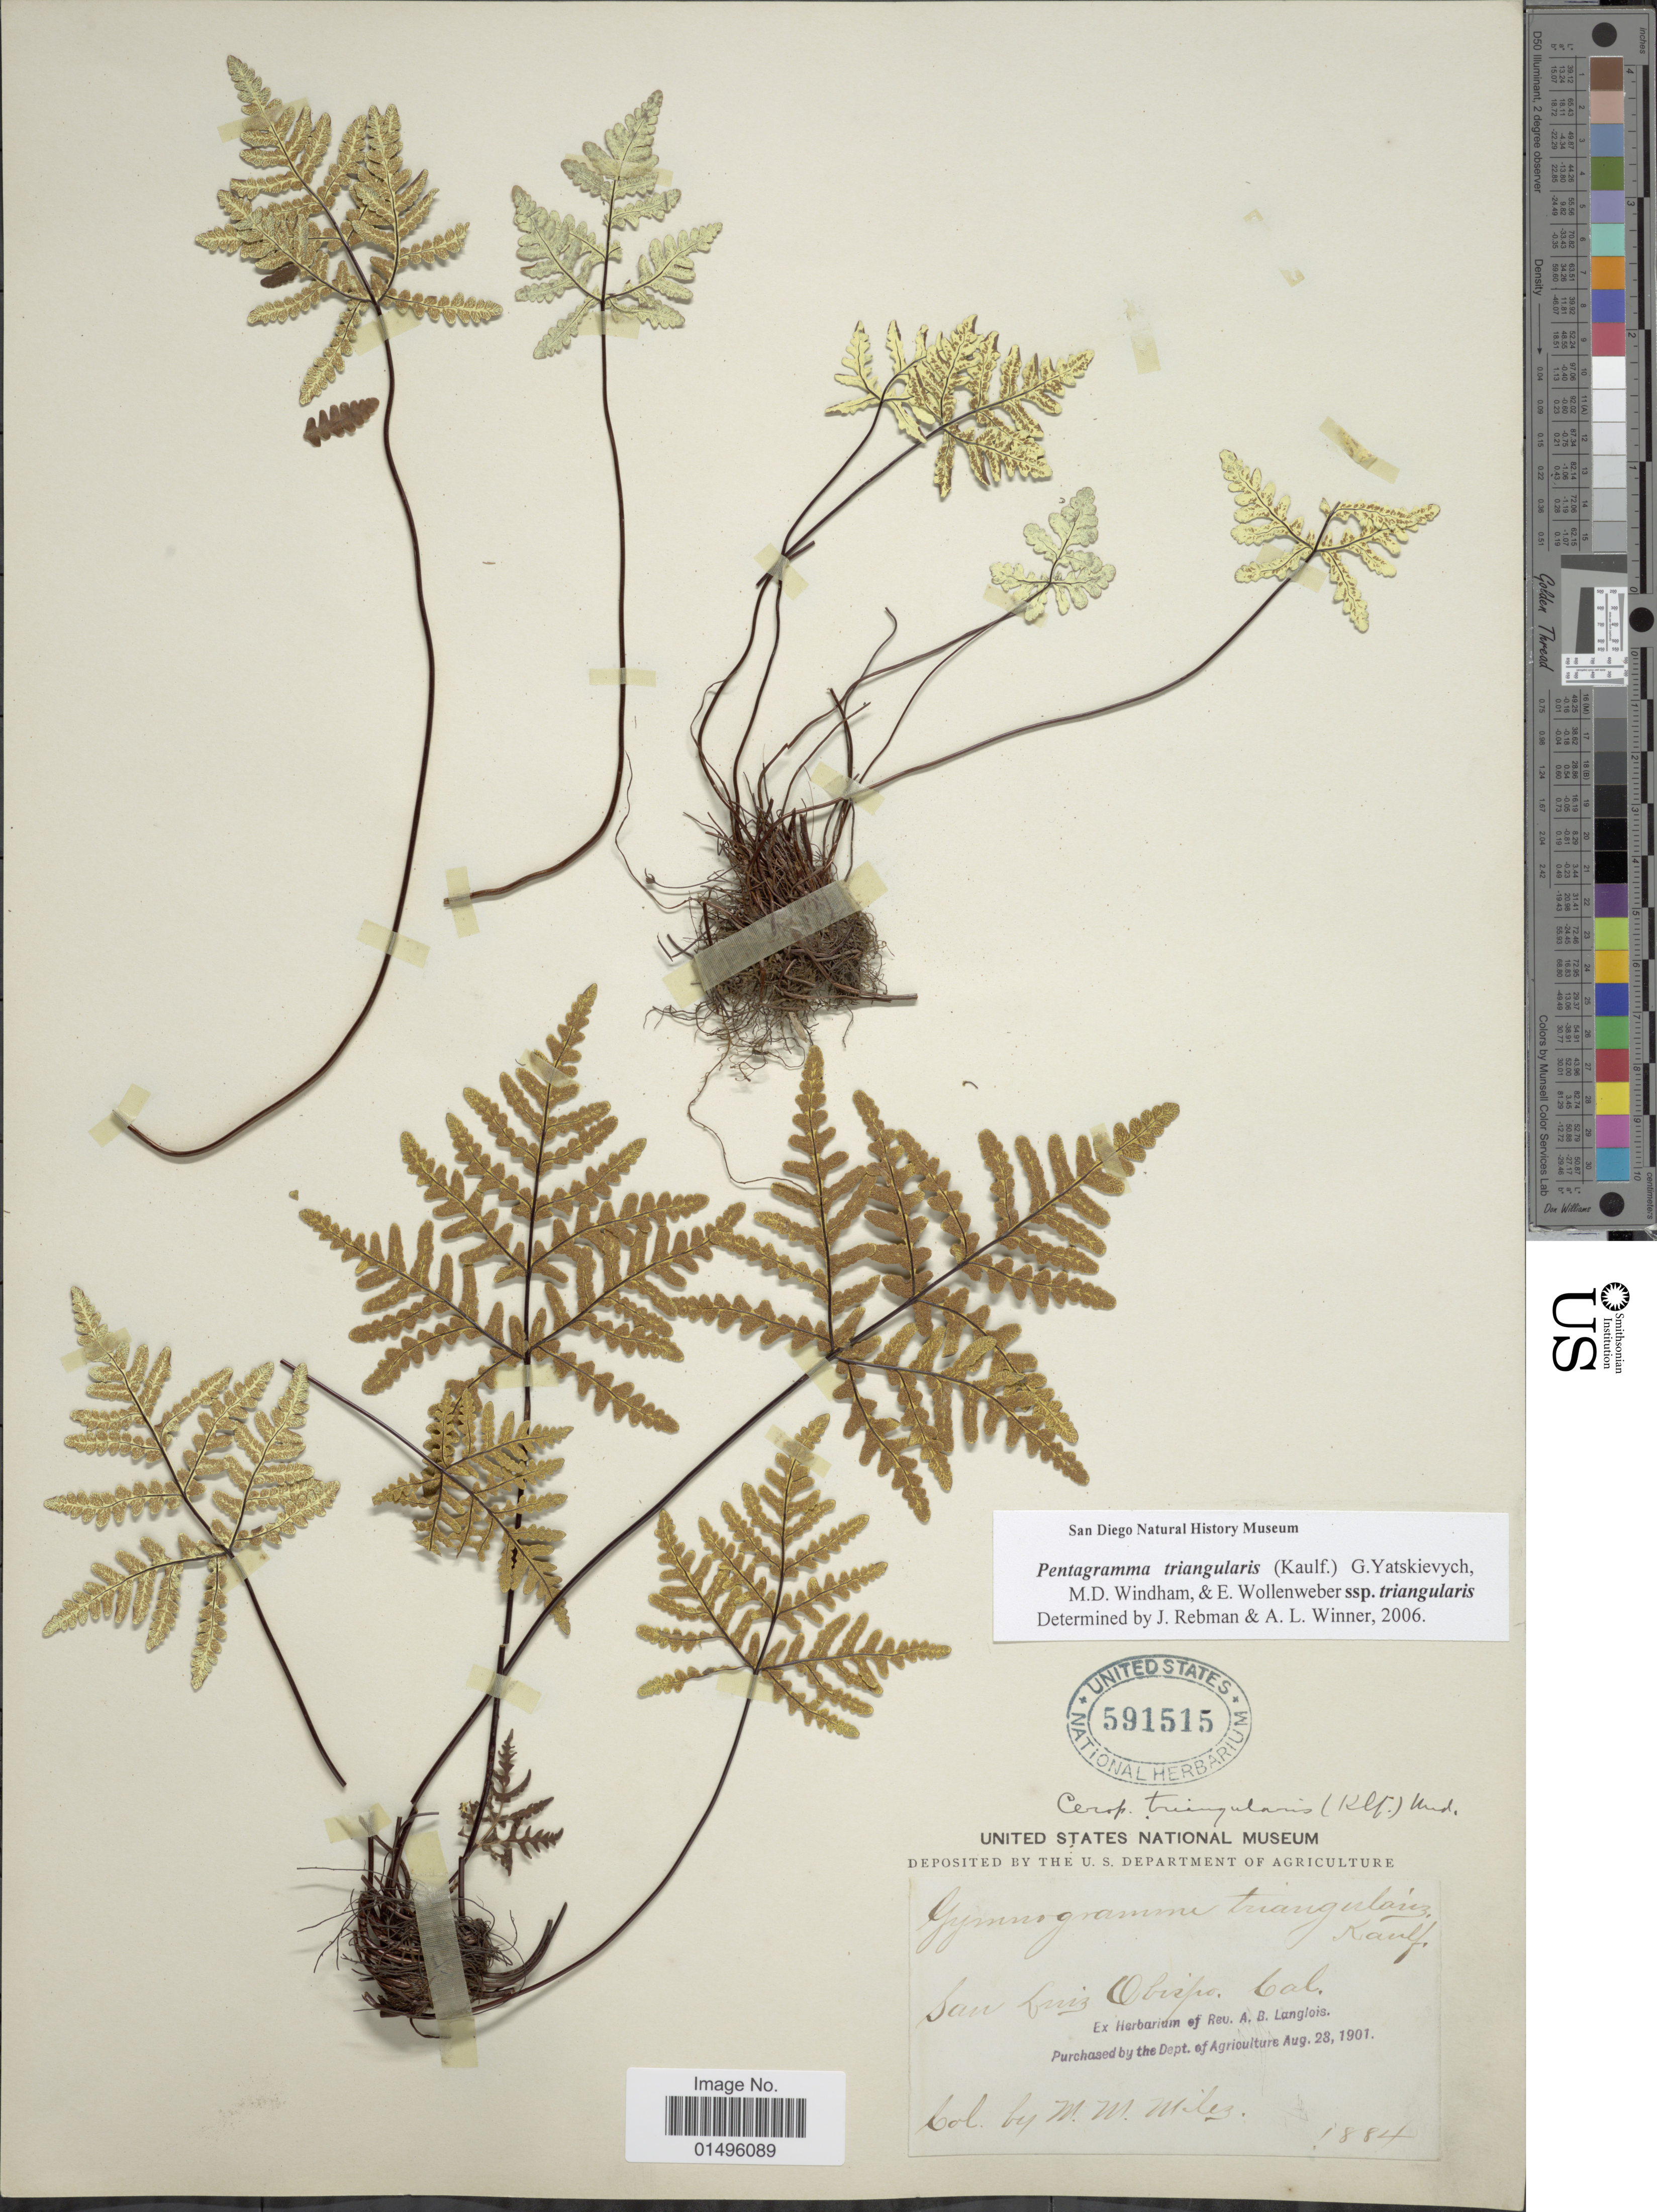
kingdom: Plantae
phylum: Tracheophyta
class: Polypodiopsida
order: Polypodiales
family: Pteridaceae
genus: Pentagramma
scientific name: Pentagramma triangularis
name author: (Kaulf.) Yatsk. et al.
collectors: M. Miles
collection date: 1884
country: United States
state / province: California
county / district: San Luis Obispo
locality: San Luis Obispo.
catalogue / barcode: US 591515